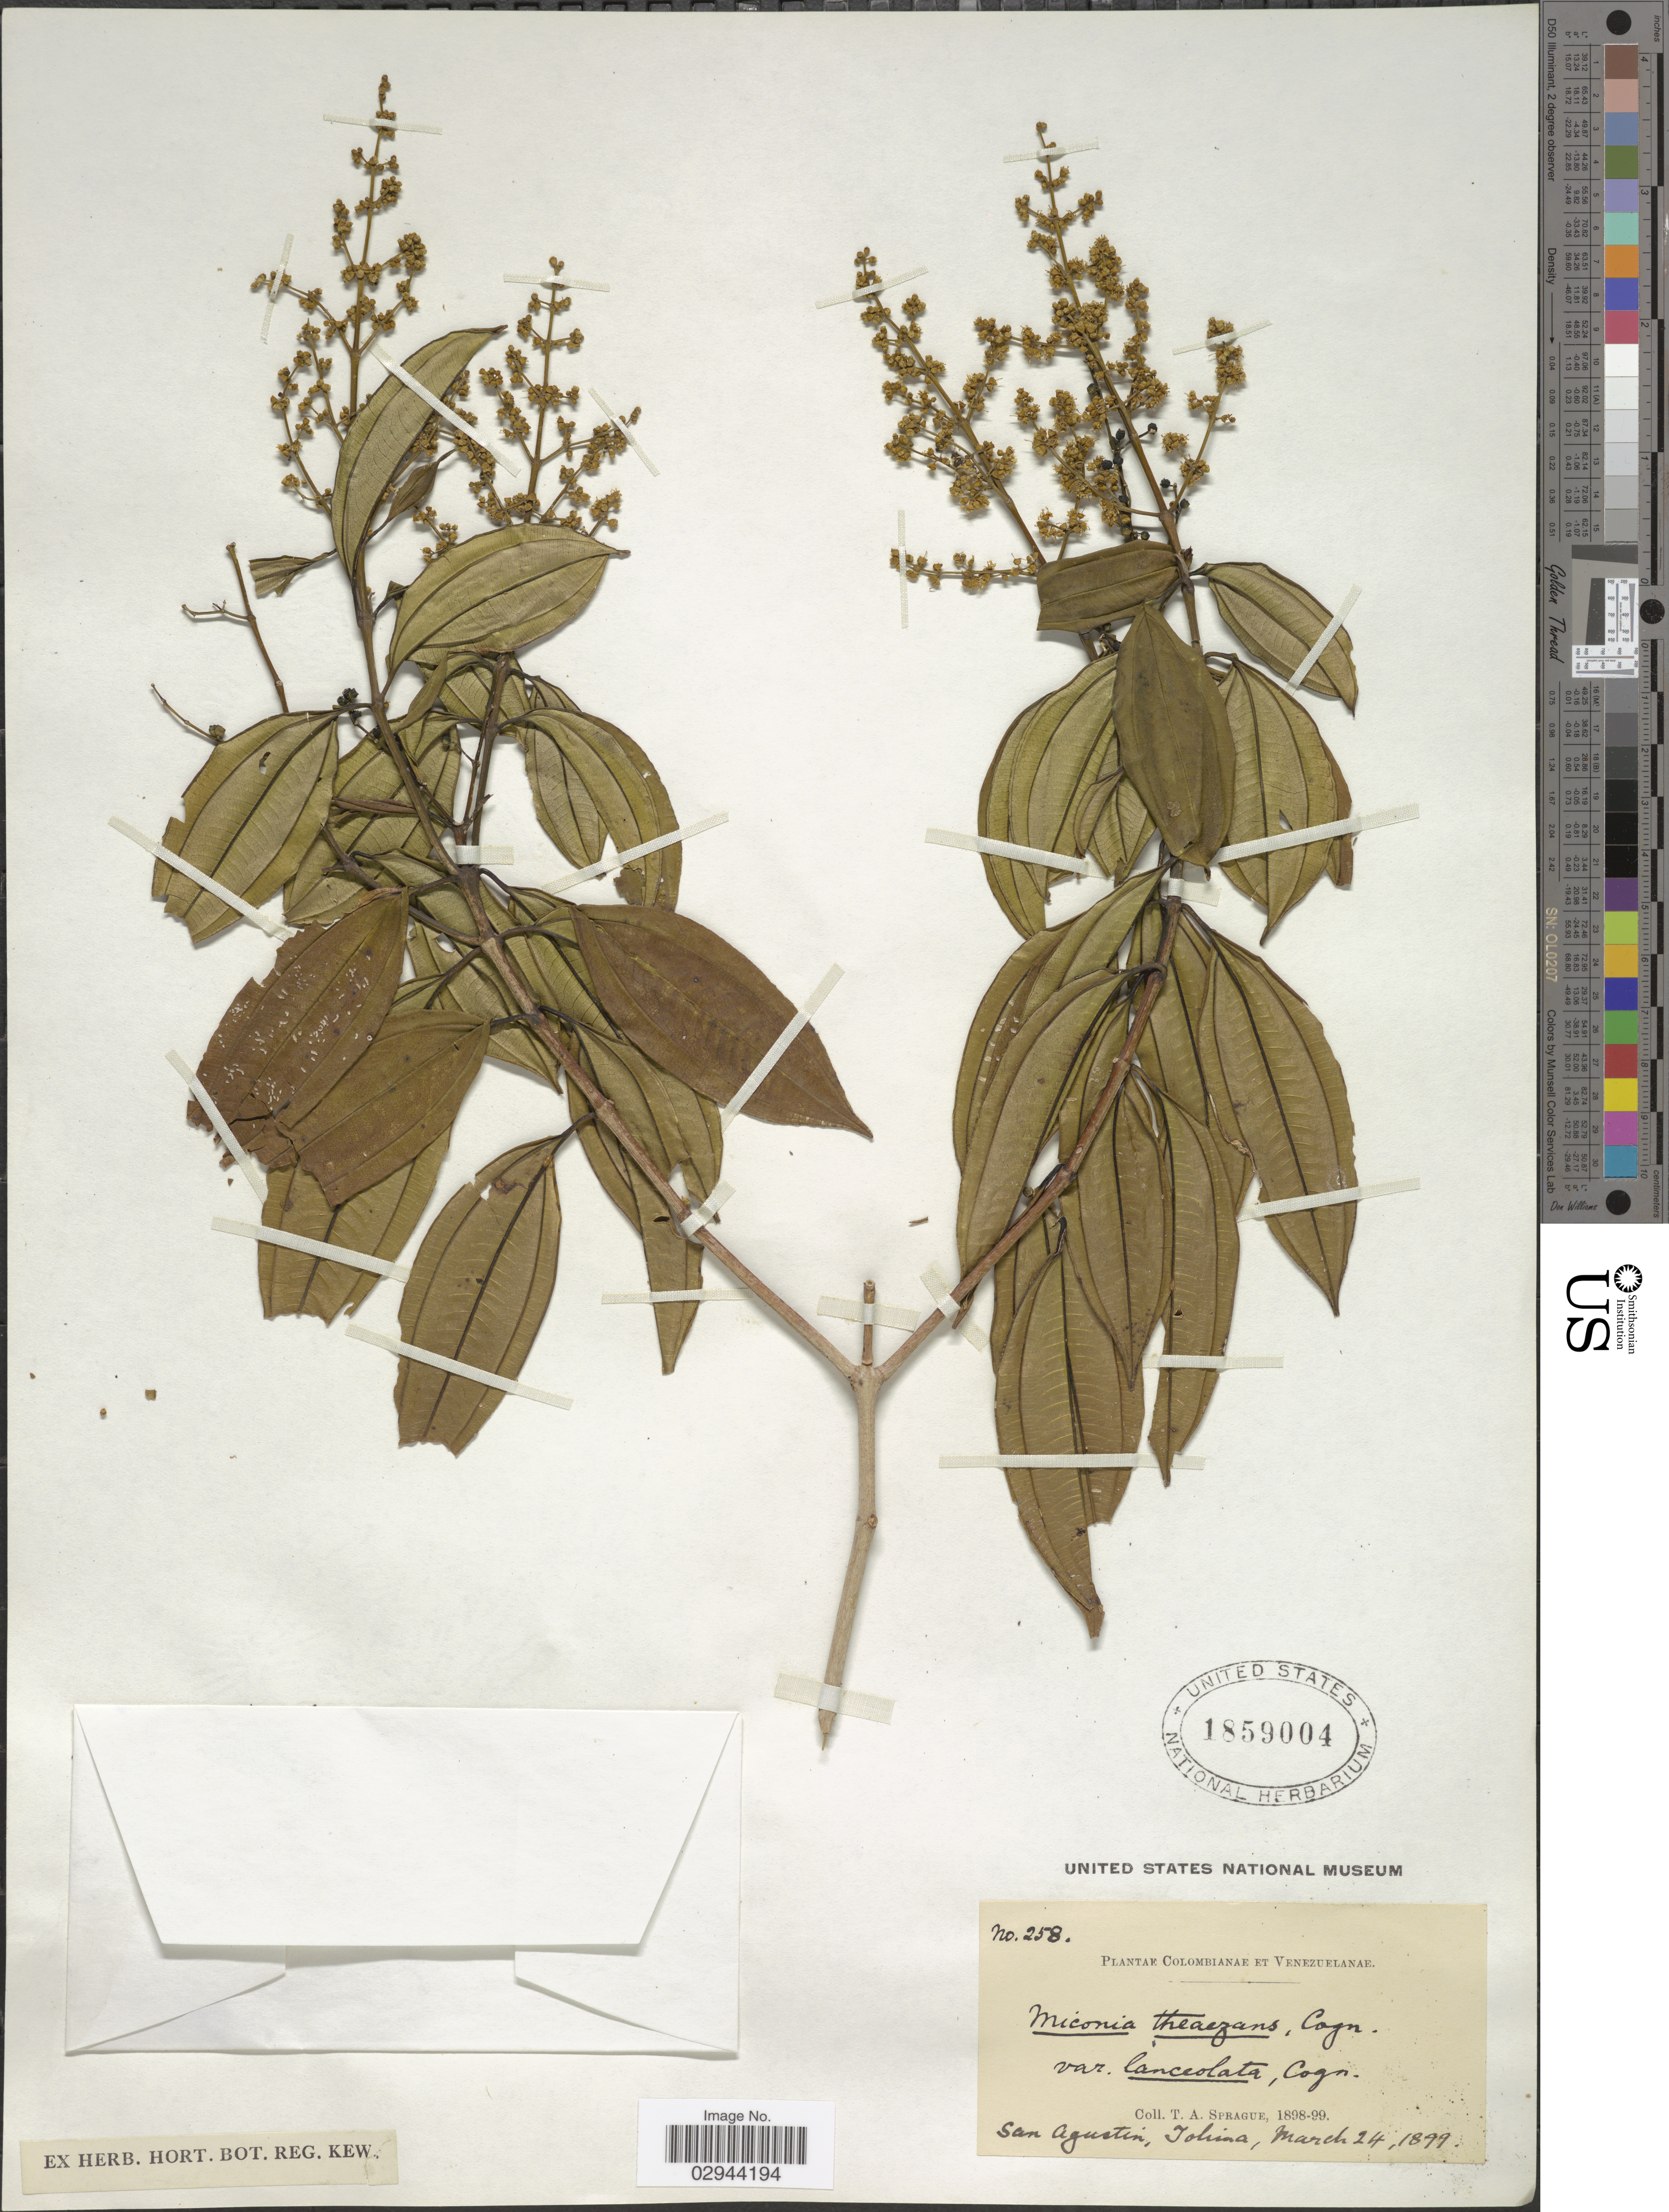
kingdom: Plantae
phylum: Tracheophyta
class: Magnoliopsida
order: Myrtales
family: Melastomataceae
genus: Miconia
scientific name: Miconia theizans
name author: (Bonpl.) Cogn.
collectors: T. A. Sprague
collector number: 258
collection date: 1899-03-24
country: Colombia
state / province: Tolima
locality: San Agustin.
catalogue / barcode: US 1859004